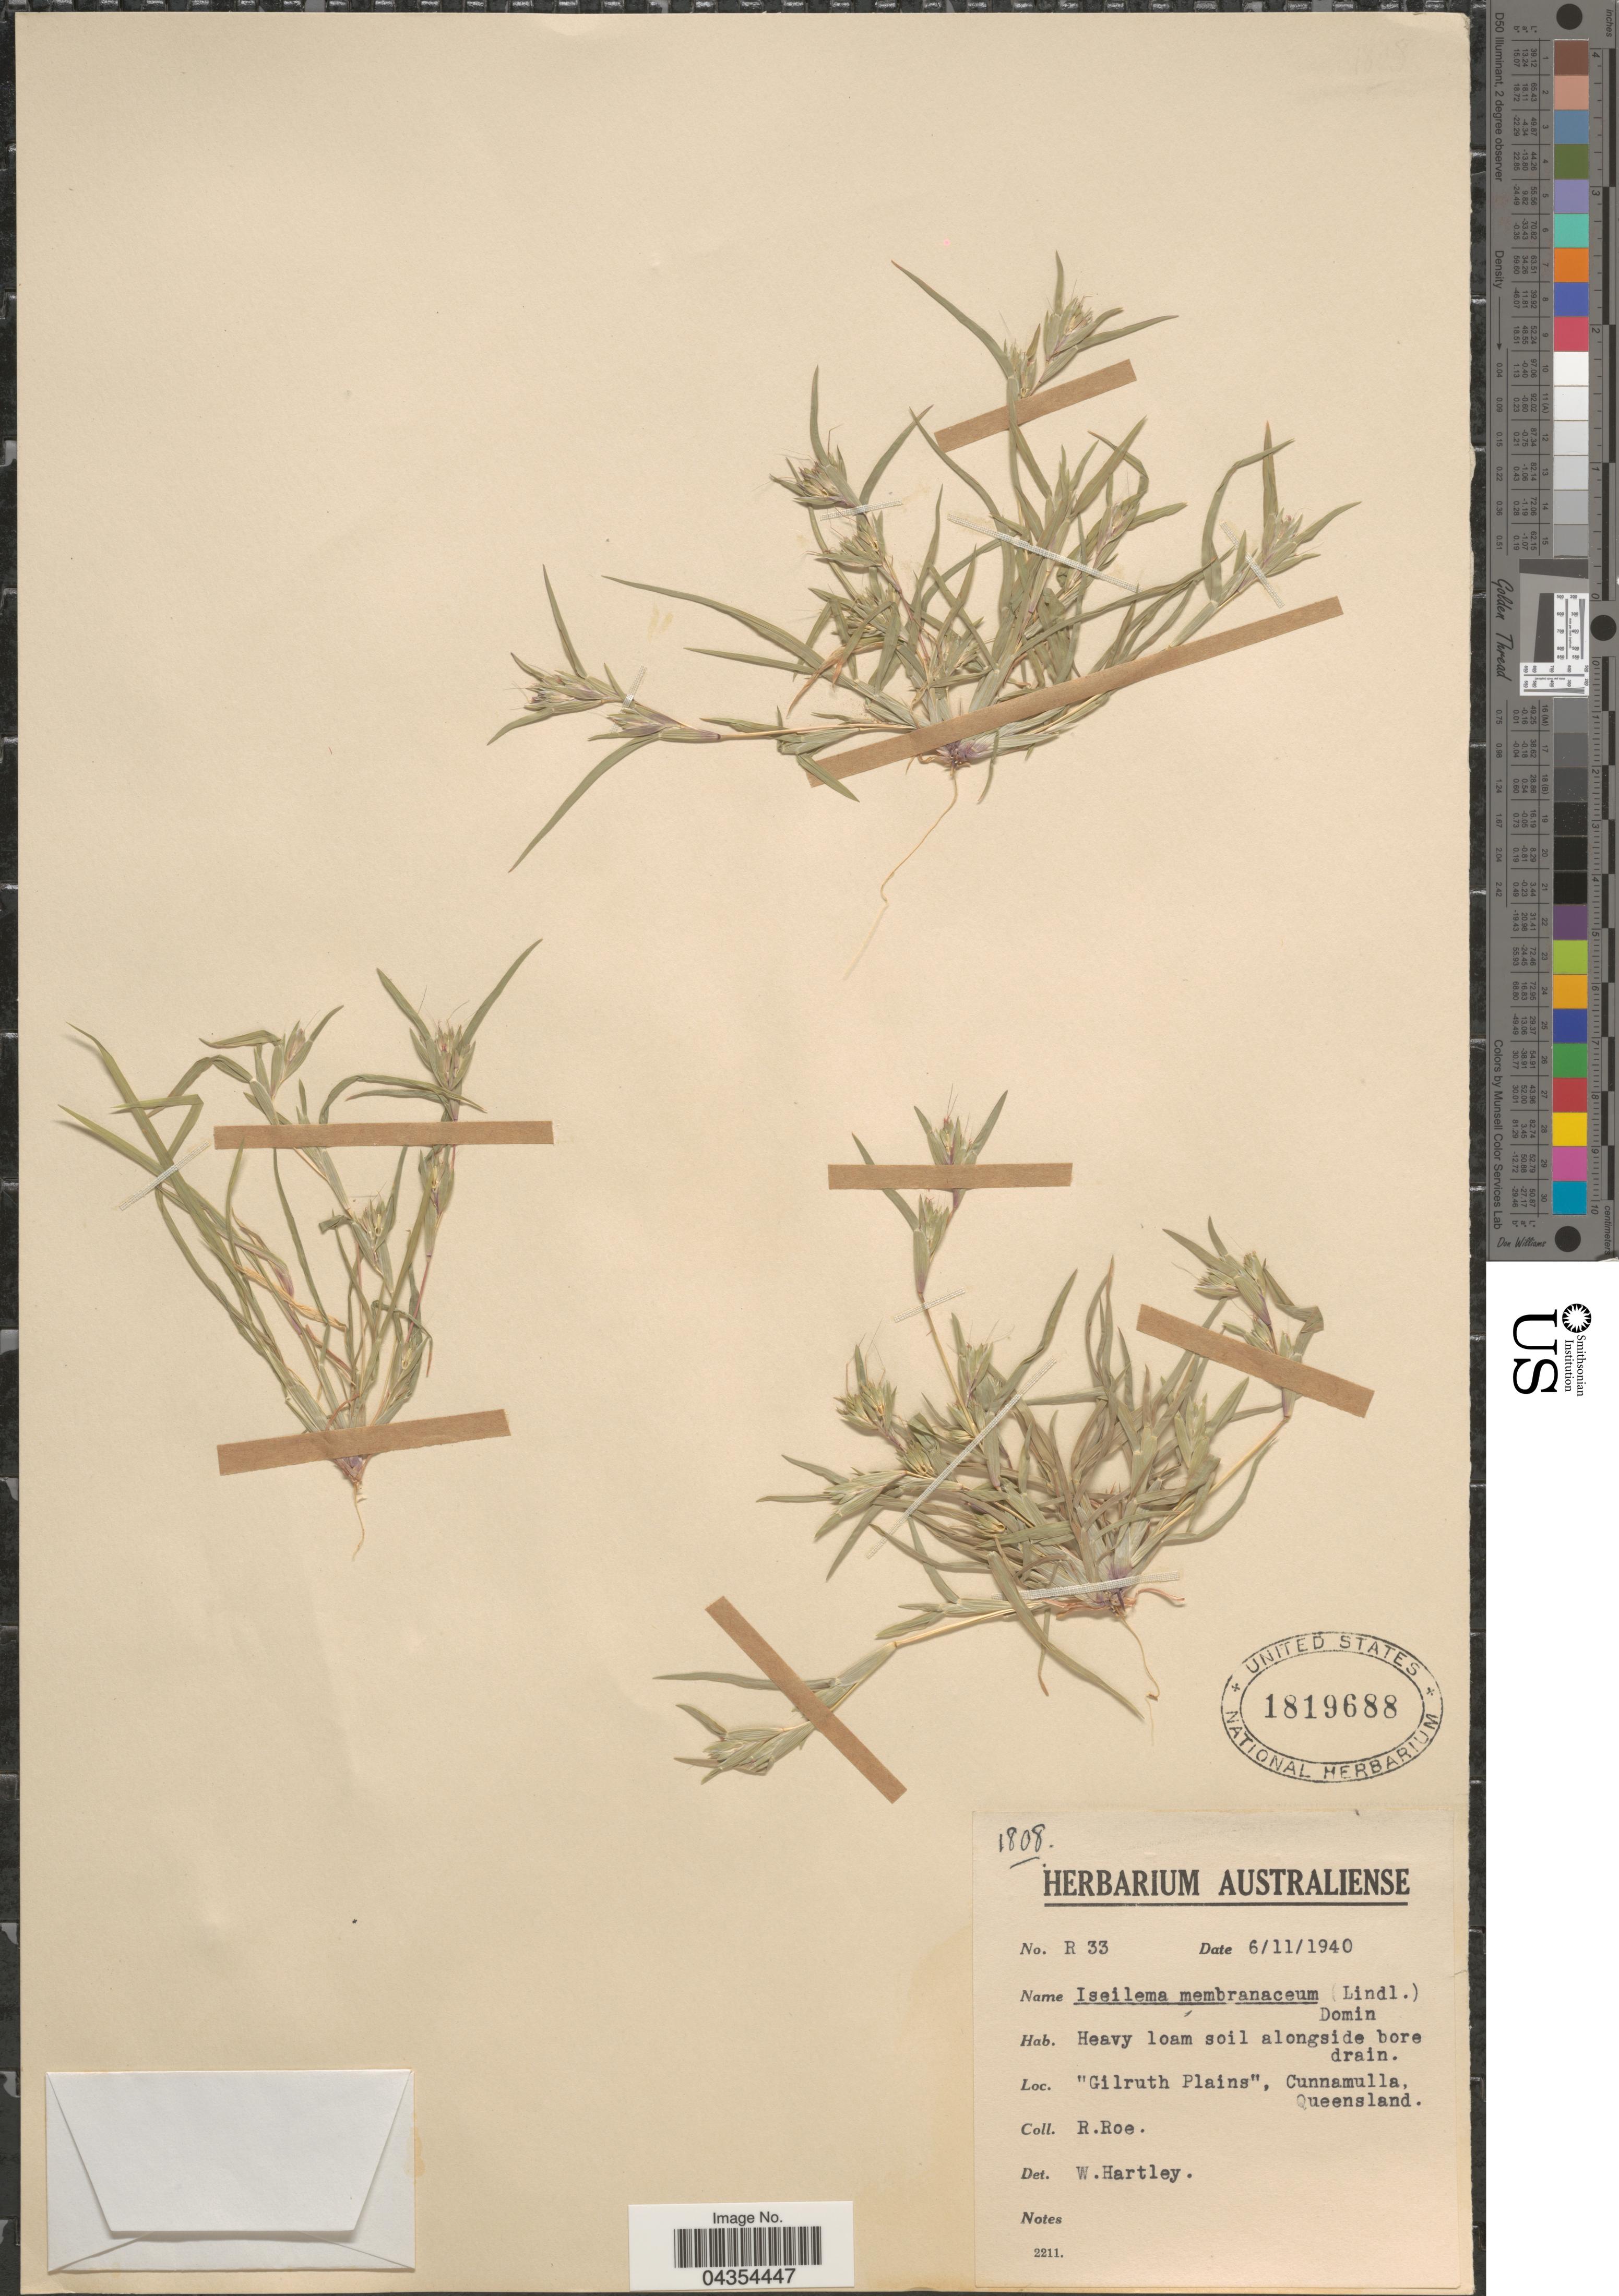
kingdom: Plantae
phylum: Tracheophyta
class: Liliopsida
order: Poales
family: Poaceae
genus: Iseilema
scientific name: Iseilema membranaceum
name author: (Lindl.) Domin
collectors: R. Roe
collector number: R33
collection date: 1940-11-06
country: Australia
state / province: Queensland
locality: Gilruth Plains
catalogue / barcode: US 1819688